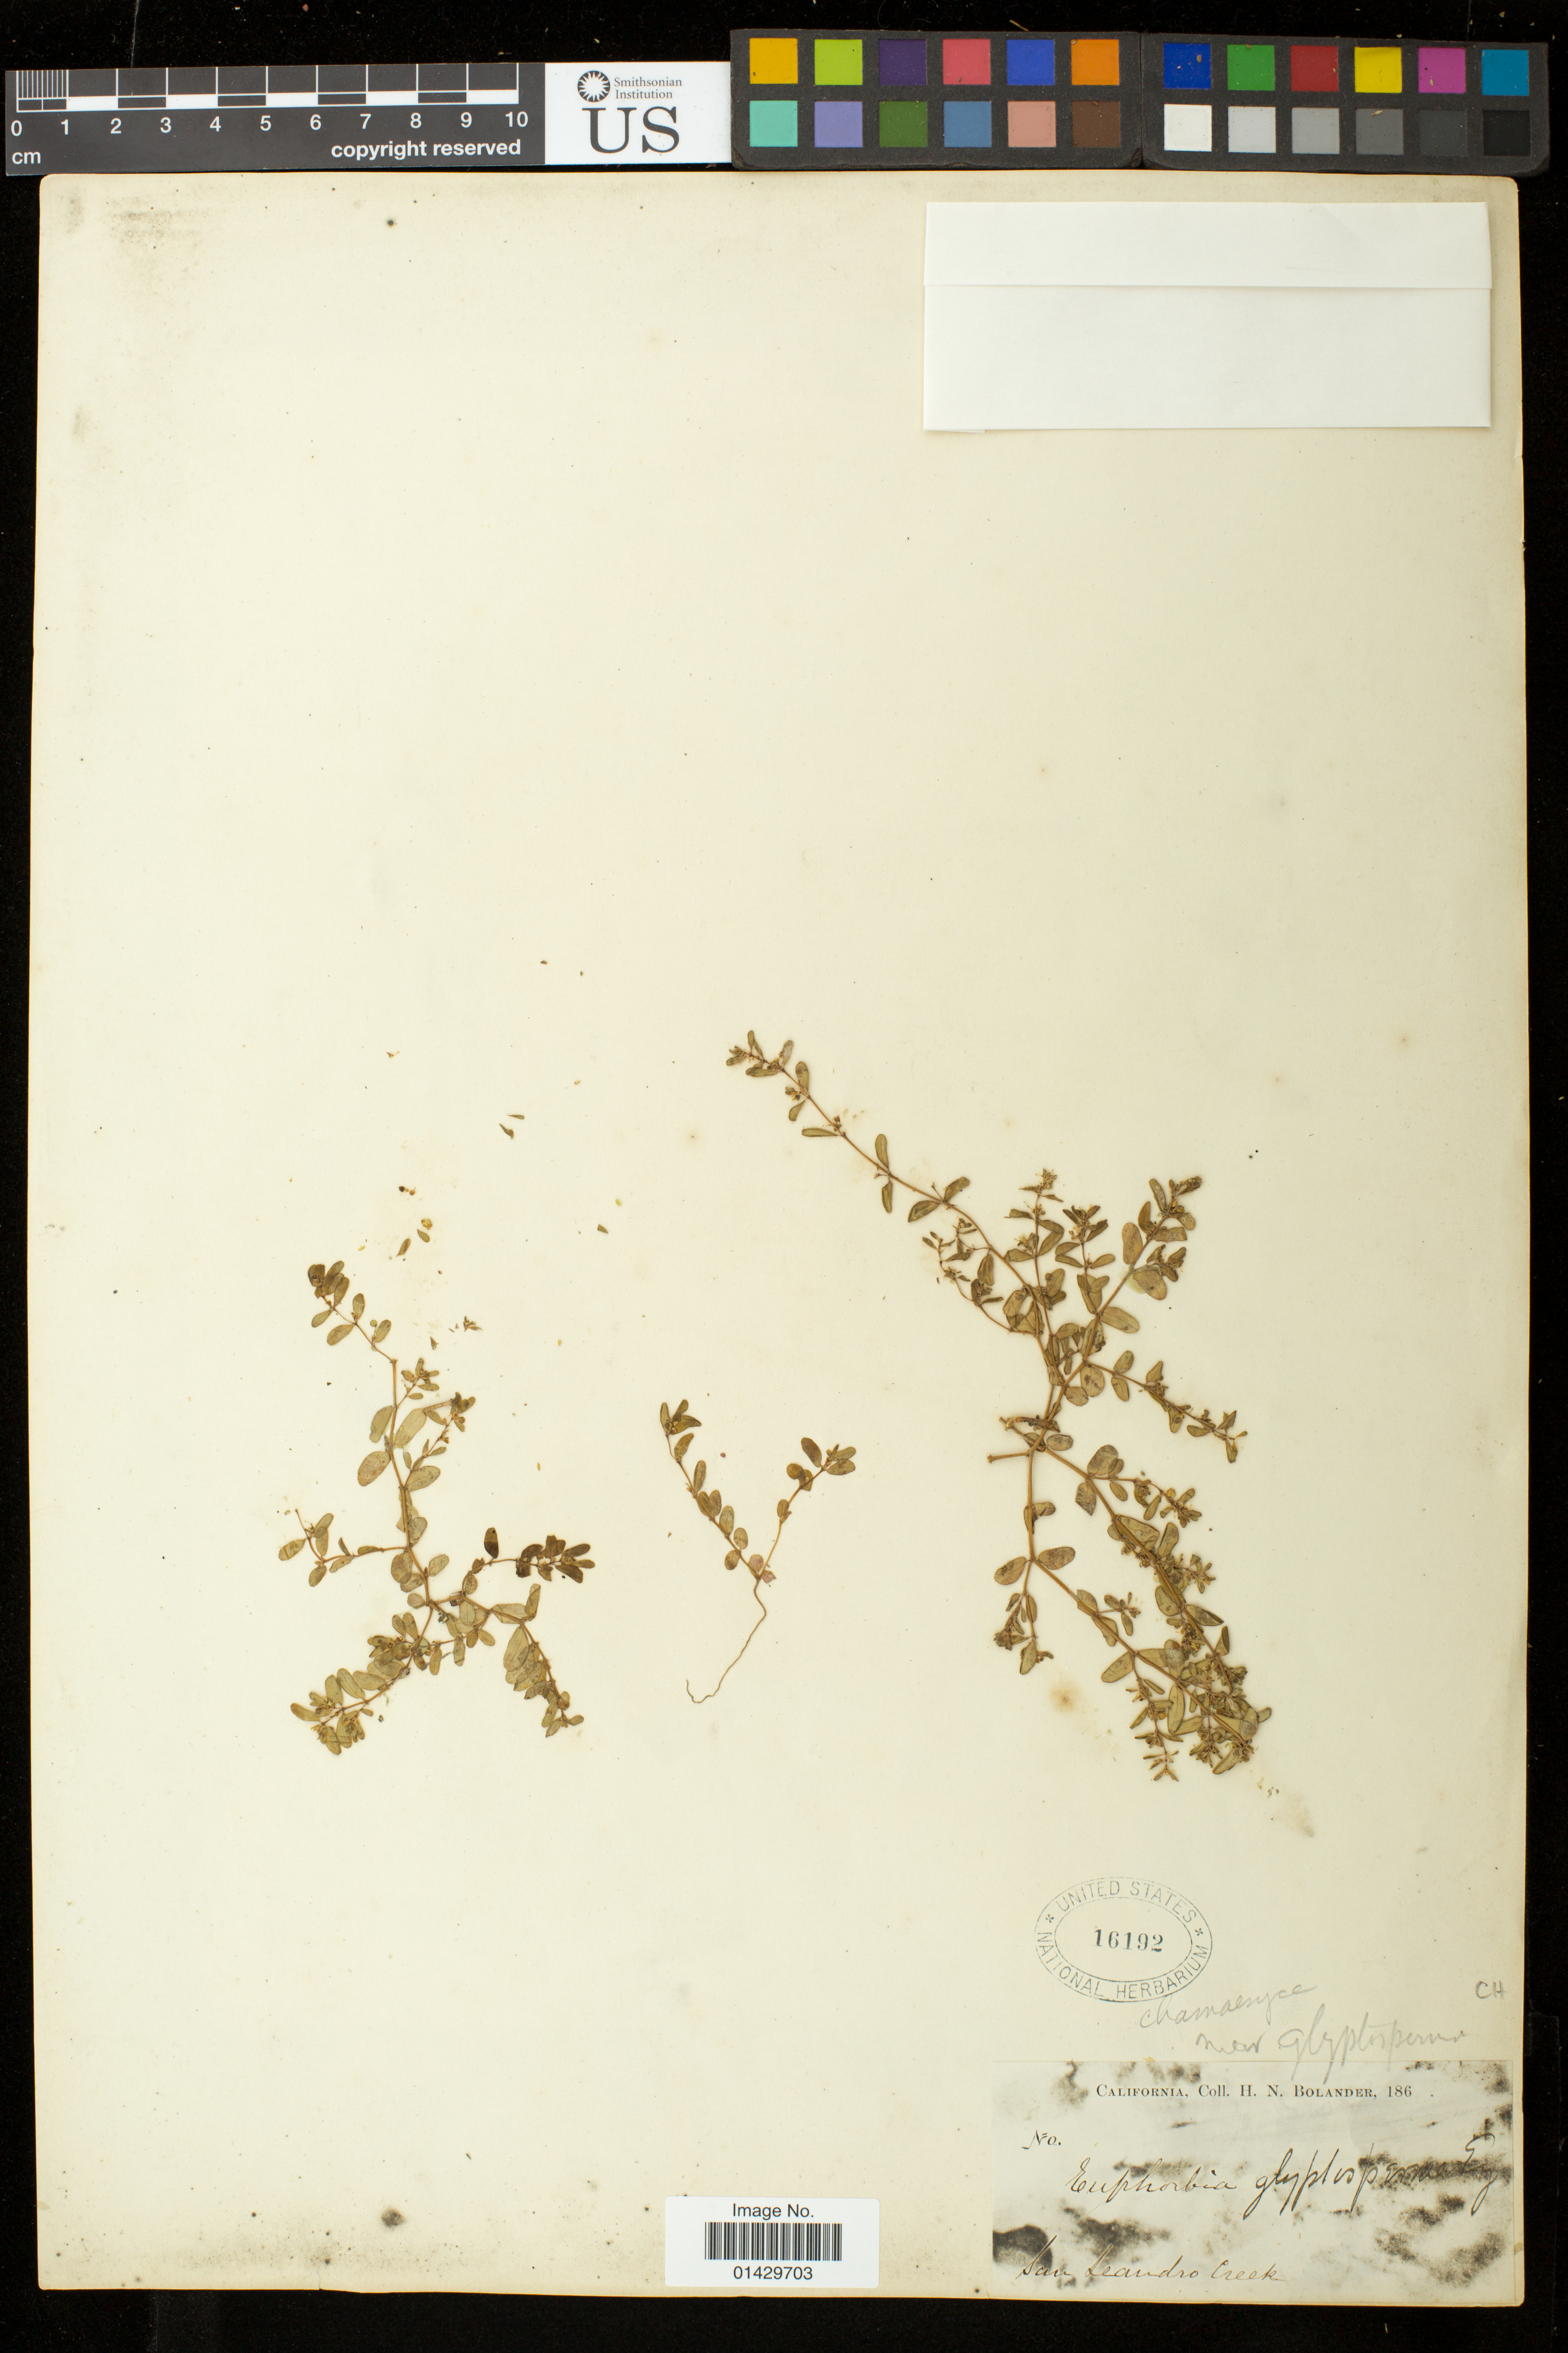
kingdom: Plantae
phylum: Tracheophyta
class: Magnoliopsida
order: Malpighiales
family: Euphorbiaceae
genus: Euphorbia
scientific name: Euphorbia sp.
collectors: H. Bolander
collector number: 186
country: United States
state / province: California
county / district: Alameda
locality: San Leandro Creek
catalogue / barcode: US 16192